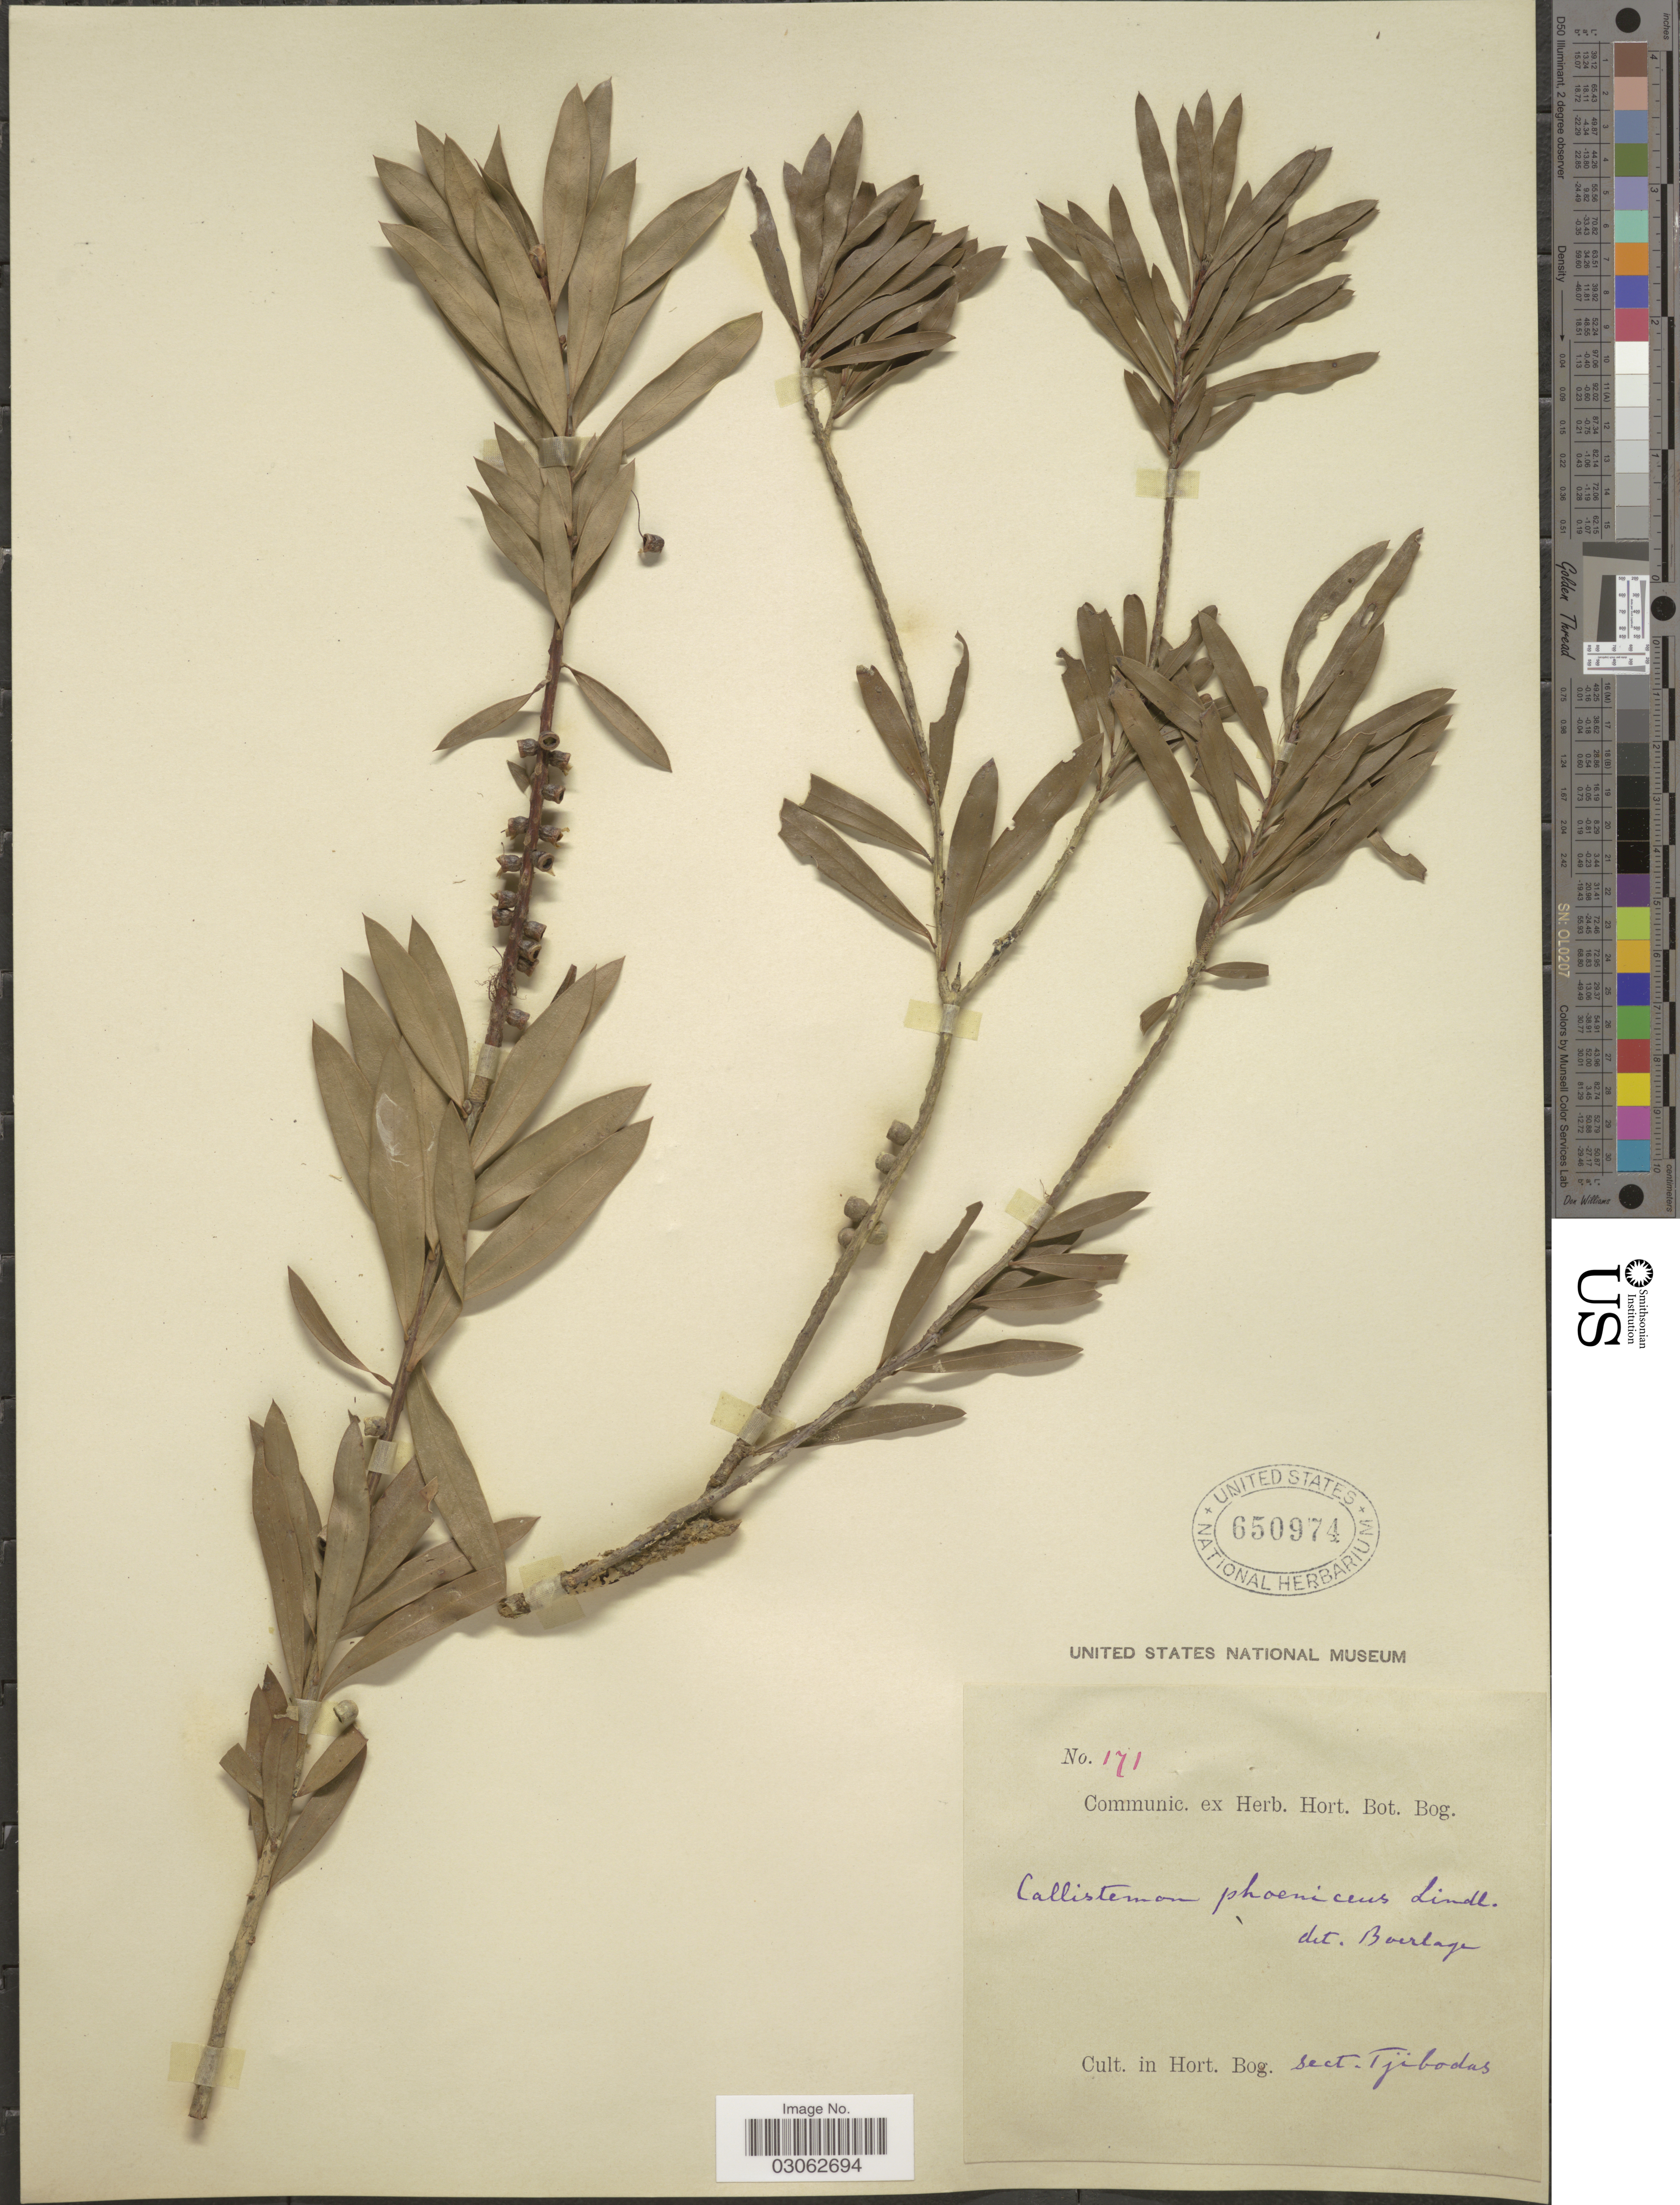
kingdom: Plantae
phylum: Tracheophyta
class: Magnoliopsida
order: Myrtales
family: Myrtaceae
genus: Callistemon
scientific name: Callistemon phoeniceum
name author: Lindl.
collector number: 171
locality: Cult. in Hort. Bog. Sect. Tjibodas.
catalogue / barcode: US 650974